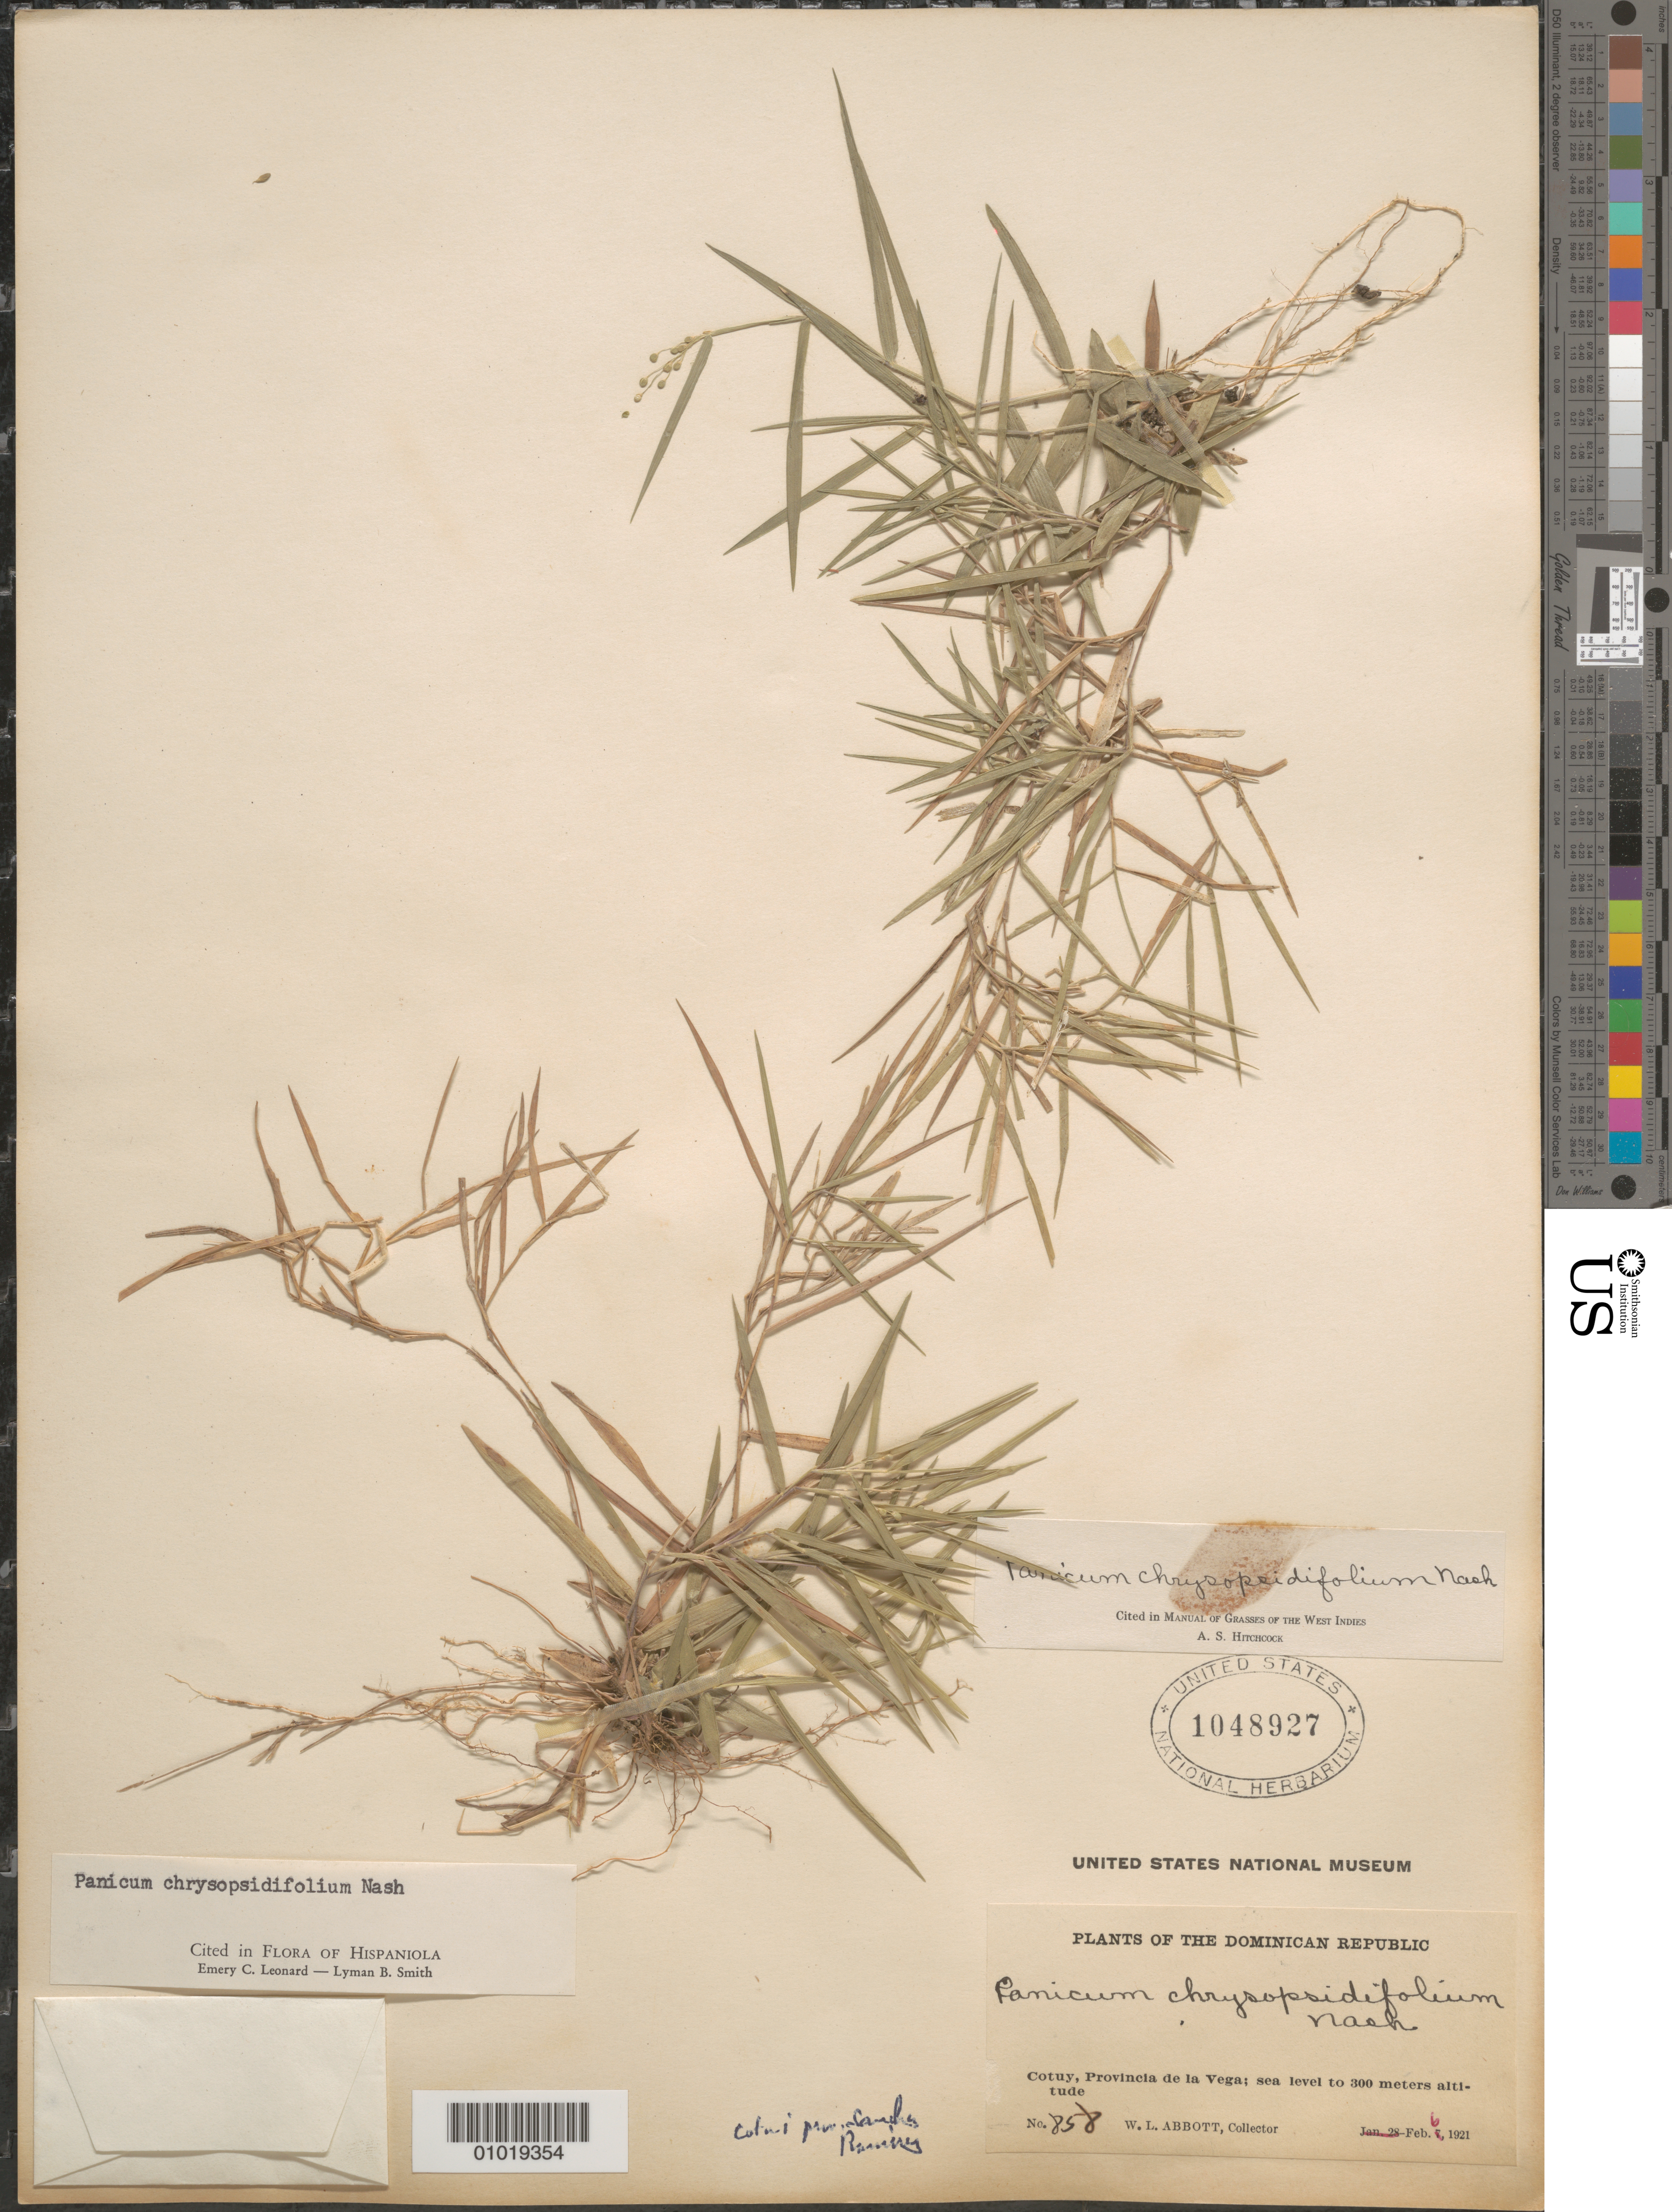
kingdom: Plantae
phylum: Tracheophyta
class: Liliopsida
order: Poales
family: Poaceae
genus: Panicum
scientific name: Panicum chrysopsidifolium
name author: Nash ex Small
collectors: W. L. Abbott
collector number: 858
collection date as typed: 06 Feb 1921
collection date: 1921-02-06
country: Dominican Republic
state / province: Sánchez Ramírez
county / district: Cotui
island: Hispaniola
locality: Cotuy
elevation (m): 0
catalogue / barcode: US 1048927